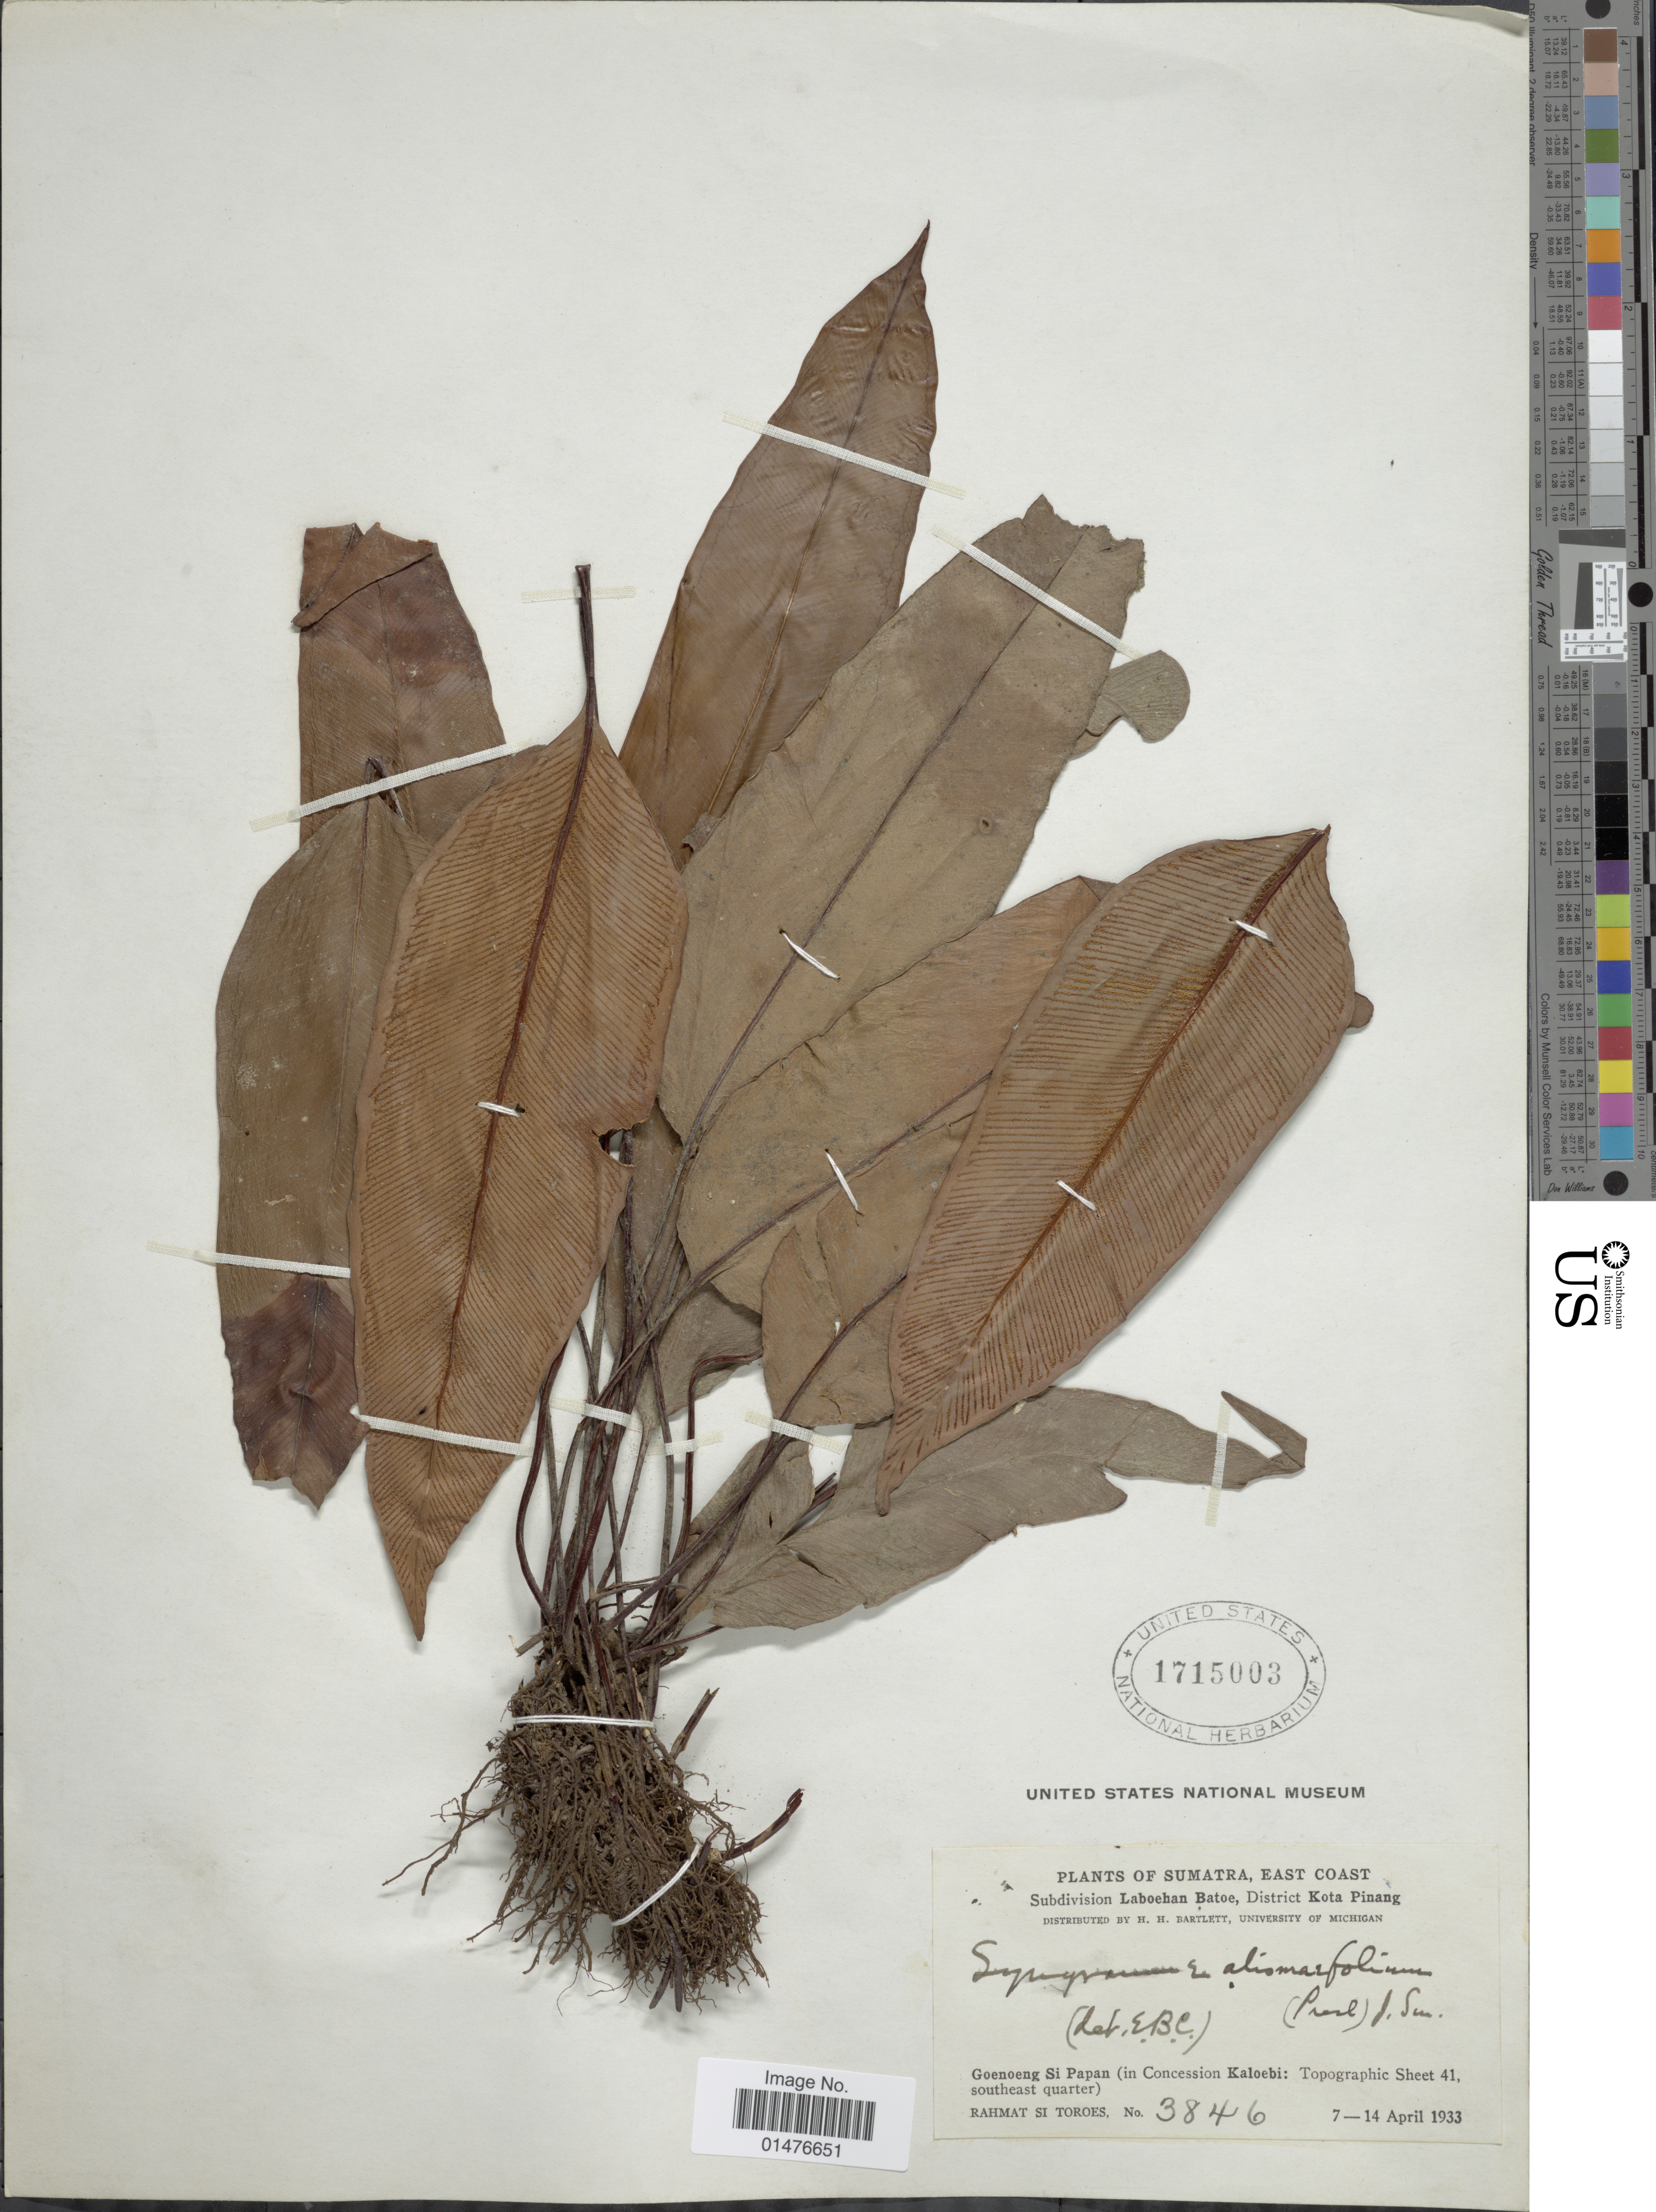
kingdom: Plantae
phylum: Tracheophyta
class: Polypodiopsida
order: Polypodiales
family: Pteridaceae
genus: Syngramma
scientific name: Syngramma alismifolia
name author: (C. Presl) J. Sm.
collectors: Rahmat Si Boeea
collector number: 3846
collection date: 1933-04-07/1933-04-14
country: Indonesia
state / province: Sumatra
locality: Goenoeng Si Papan (in Concession Kaloebi: Topographic Sheet 41,southeast quarter)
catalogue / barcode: US 1715003